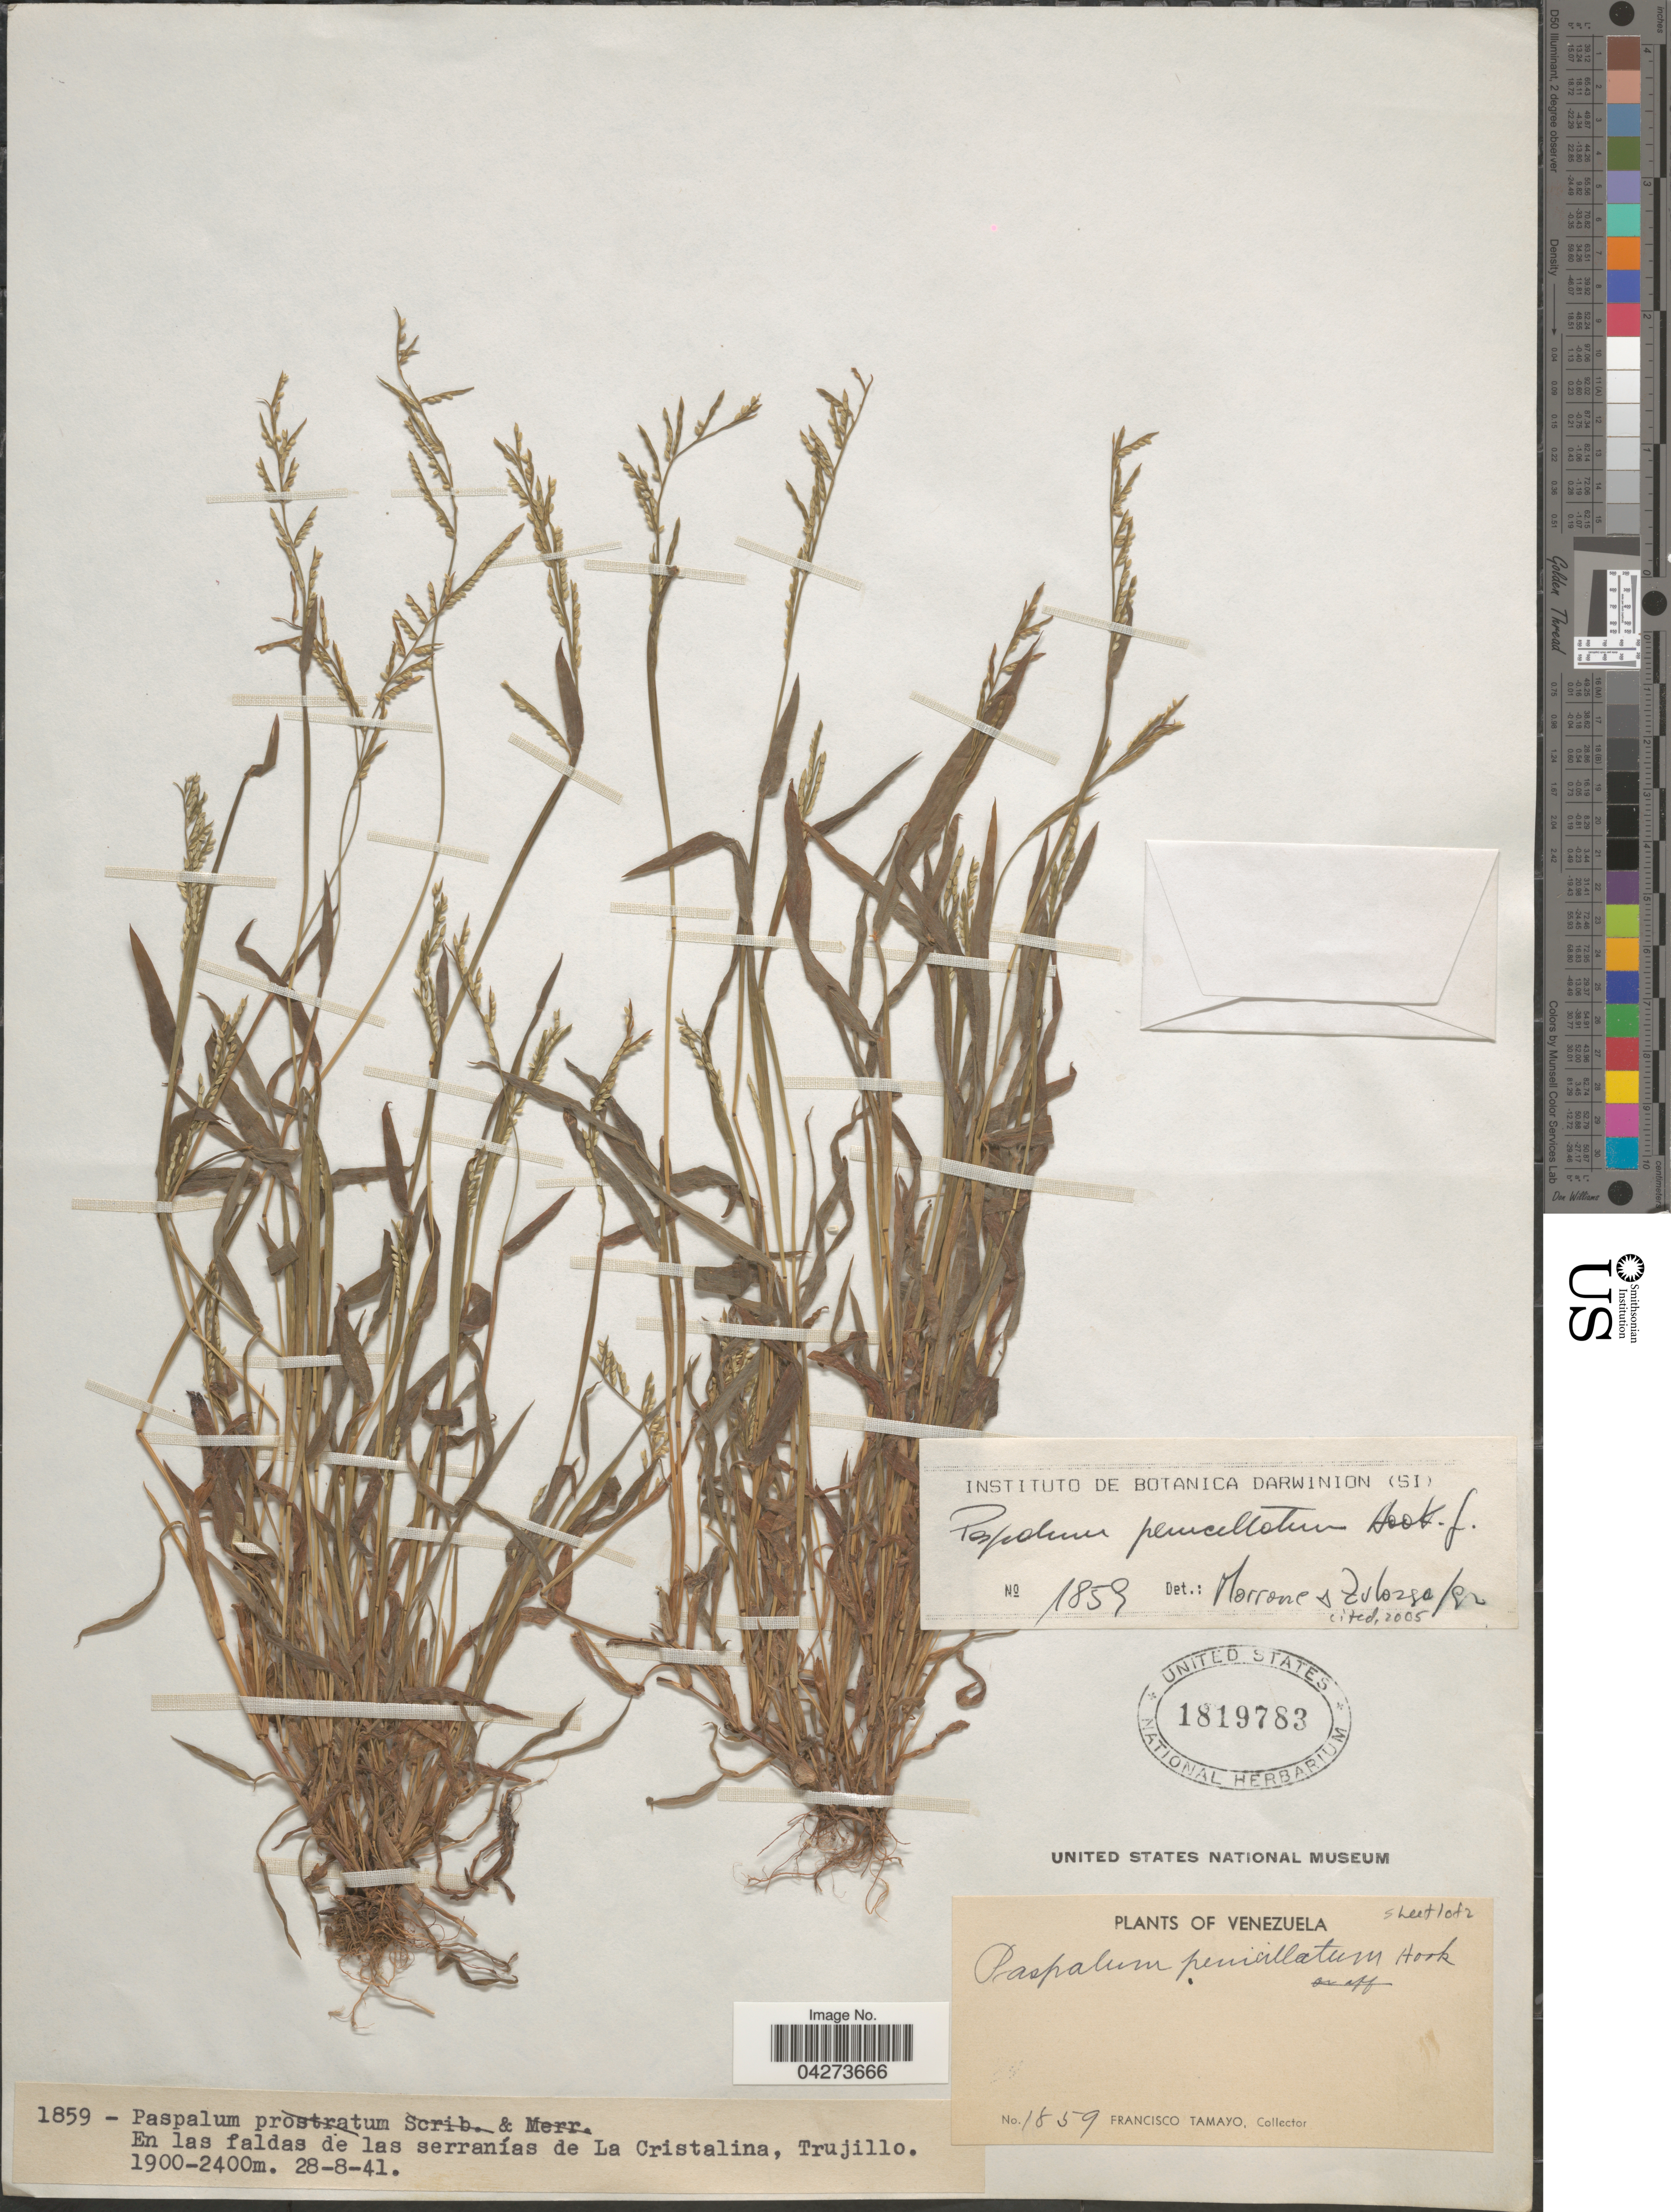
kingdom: Plantae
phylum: Tracheophyta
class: Liliopsida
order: Poales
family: Poaceae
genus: Paspalum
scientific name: Paspalum penicillatum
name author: Hook. f.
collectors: F. Tamayo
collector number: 1859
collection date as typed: Transcribed d/m/y: 28/8/41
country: Venezuela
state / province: Trujillo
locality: En las faldas de las serranías de La Cristalina, Trujillo.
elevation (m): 1900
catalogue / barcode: US 1819783